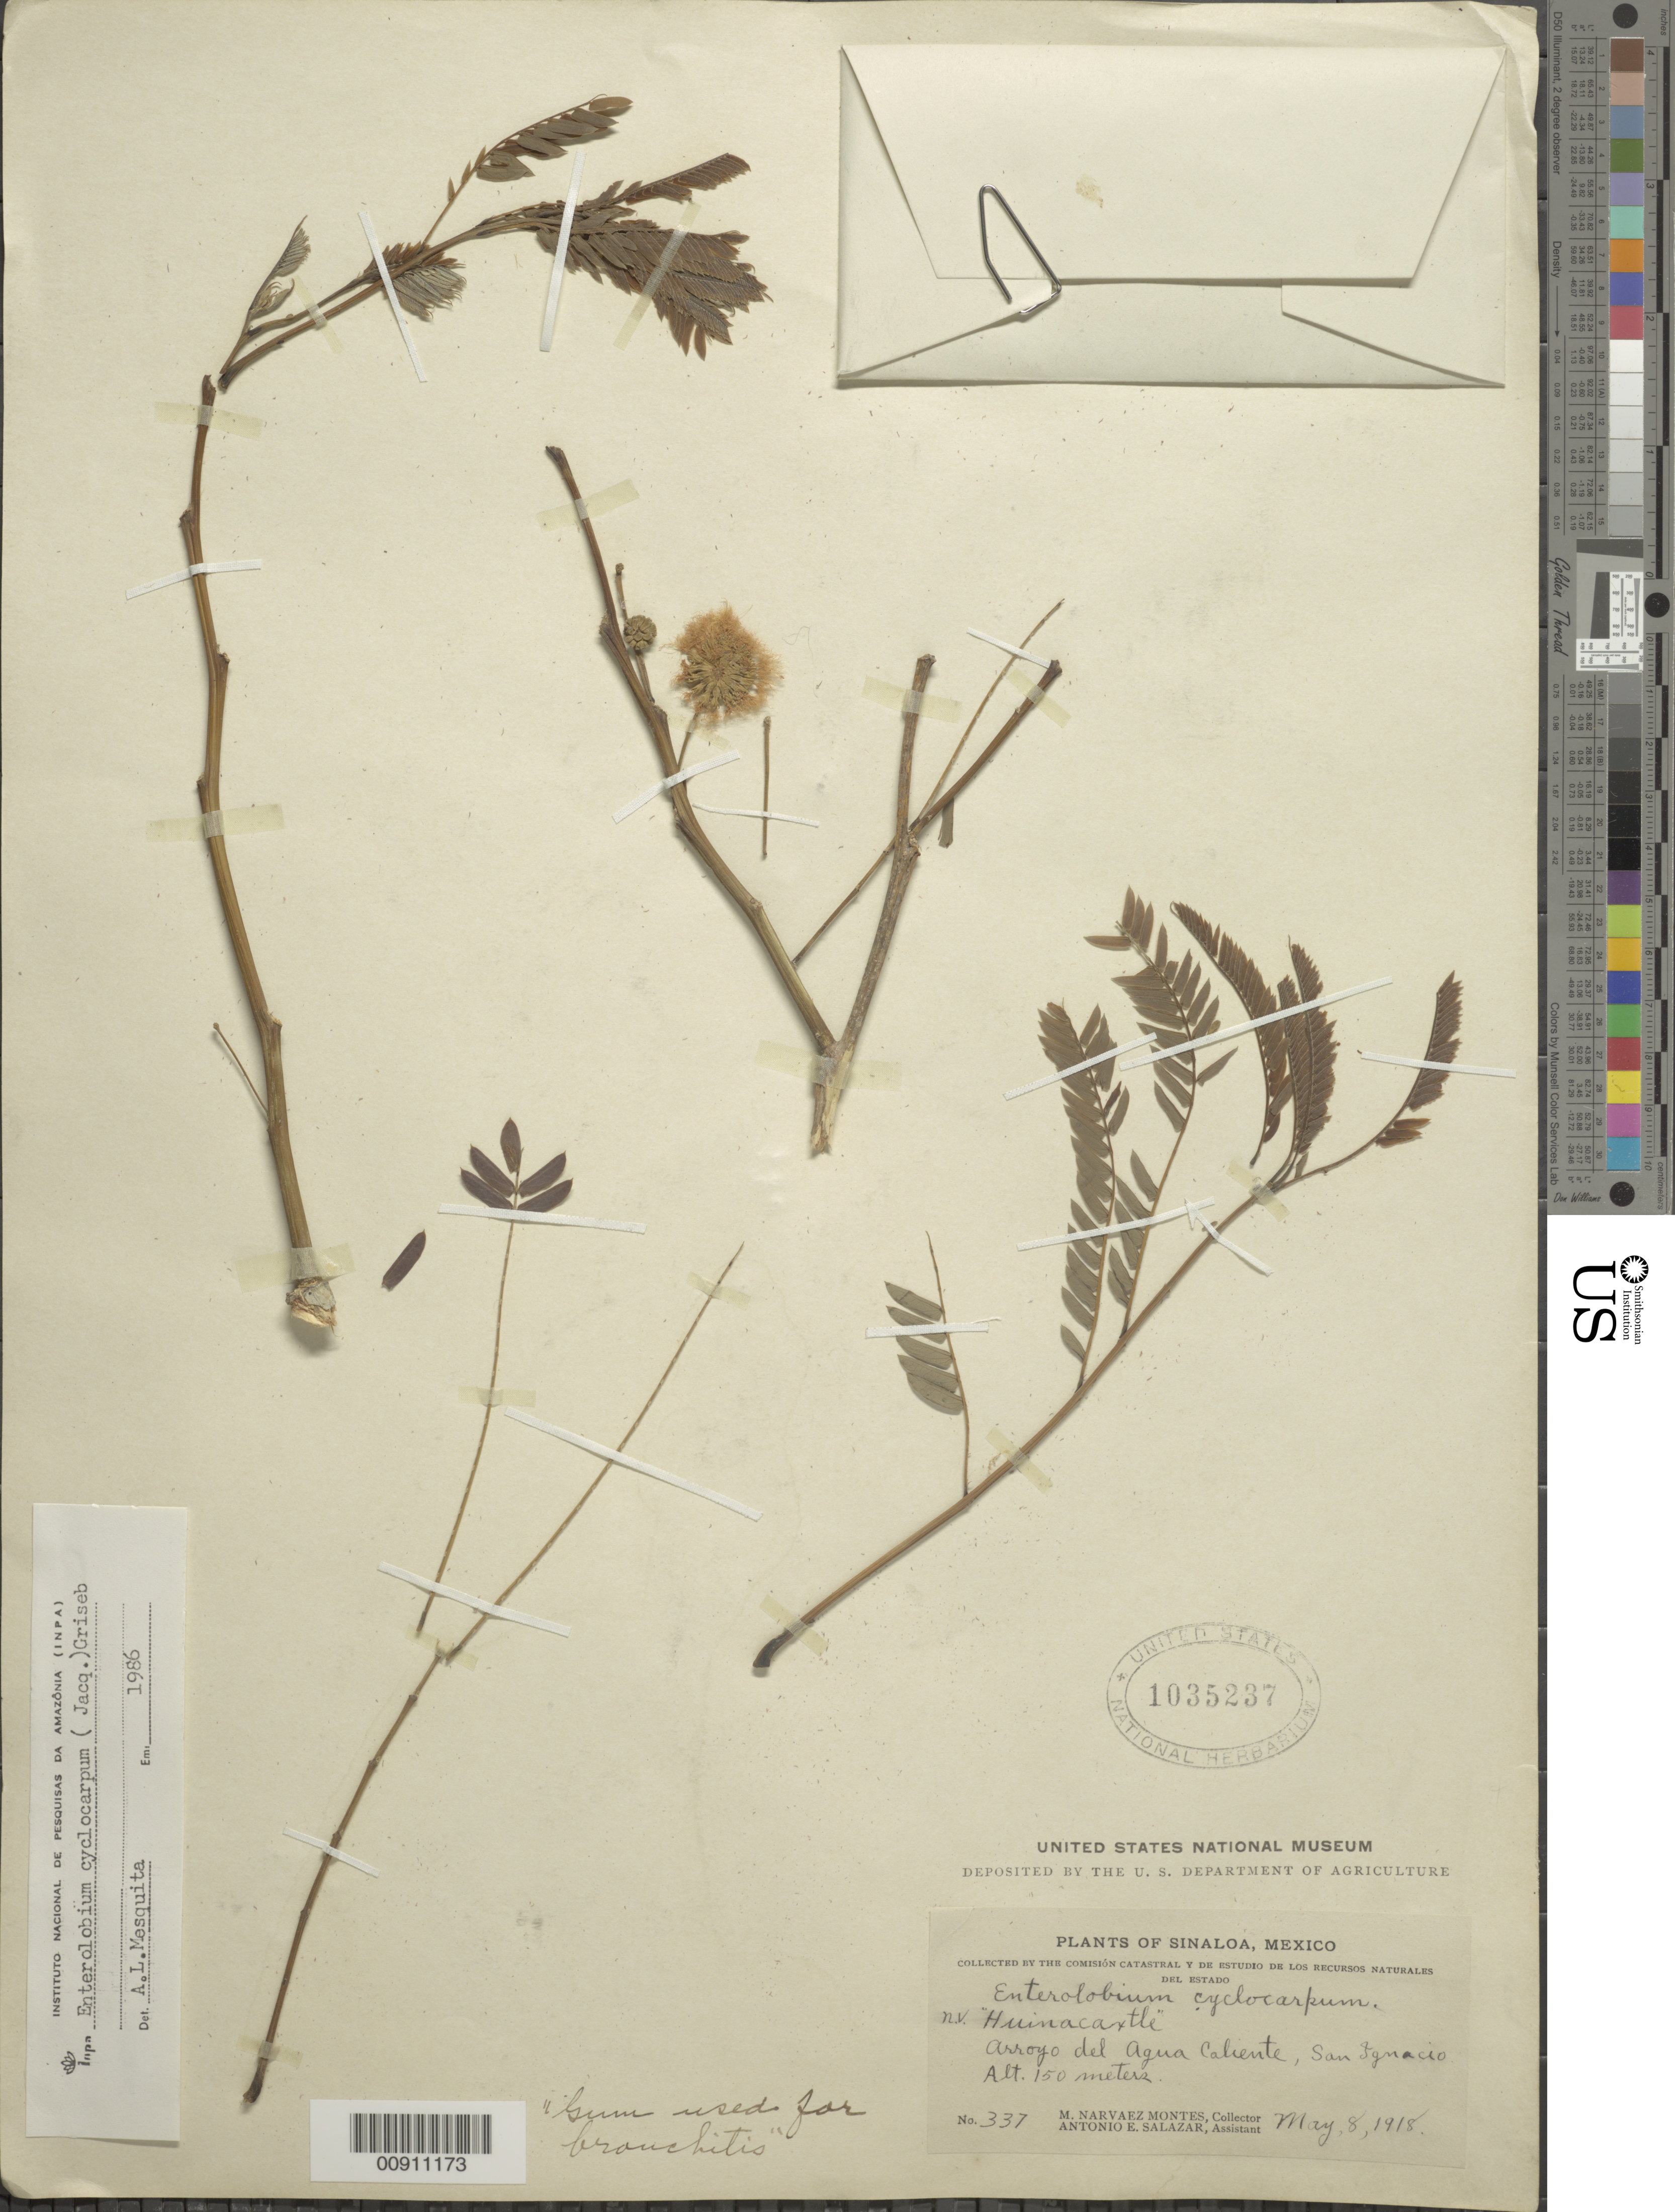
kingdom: Plantae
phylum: Tracheophyta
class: Magnoliopsida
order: Fabales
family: Fabaceae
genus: Enterolobium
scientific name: Enterolobium cyclocarpum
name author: (Jacq.) Griseb.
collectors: M. Narvaez-Montes & A. E. Salazar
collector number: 337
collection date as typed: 08 May 1918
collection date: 1918-05-08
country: Mexico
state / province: Sinaloa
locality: Arroyo del Agua Caliente, San Ignacio, Sinaloa.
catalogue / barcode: US 1035237